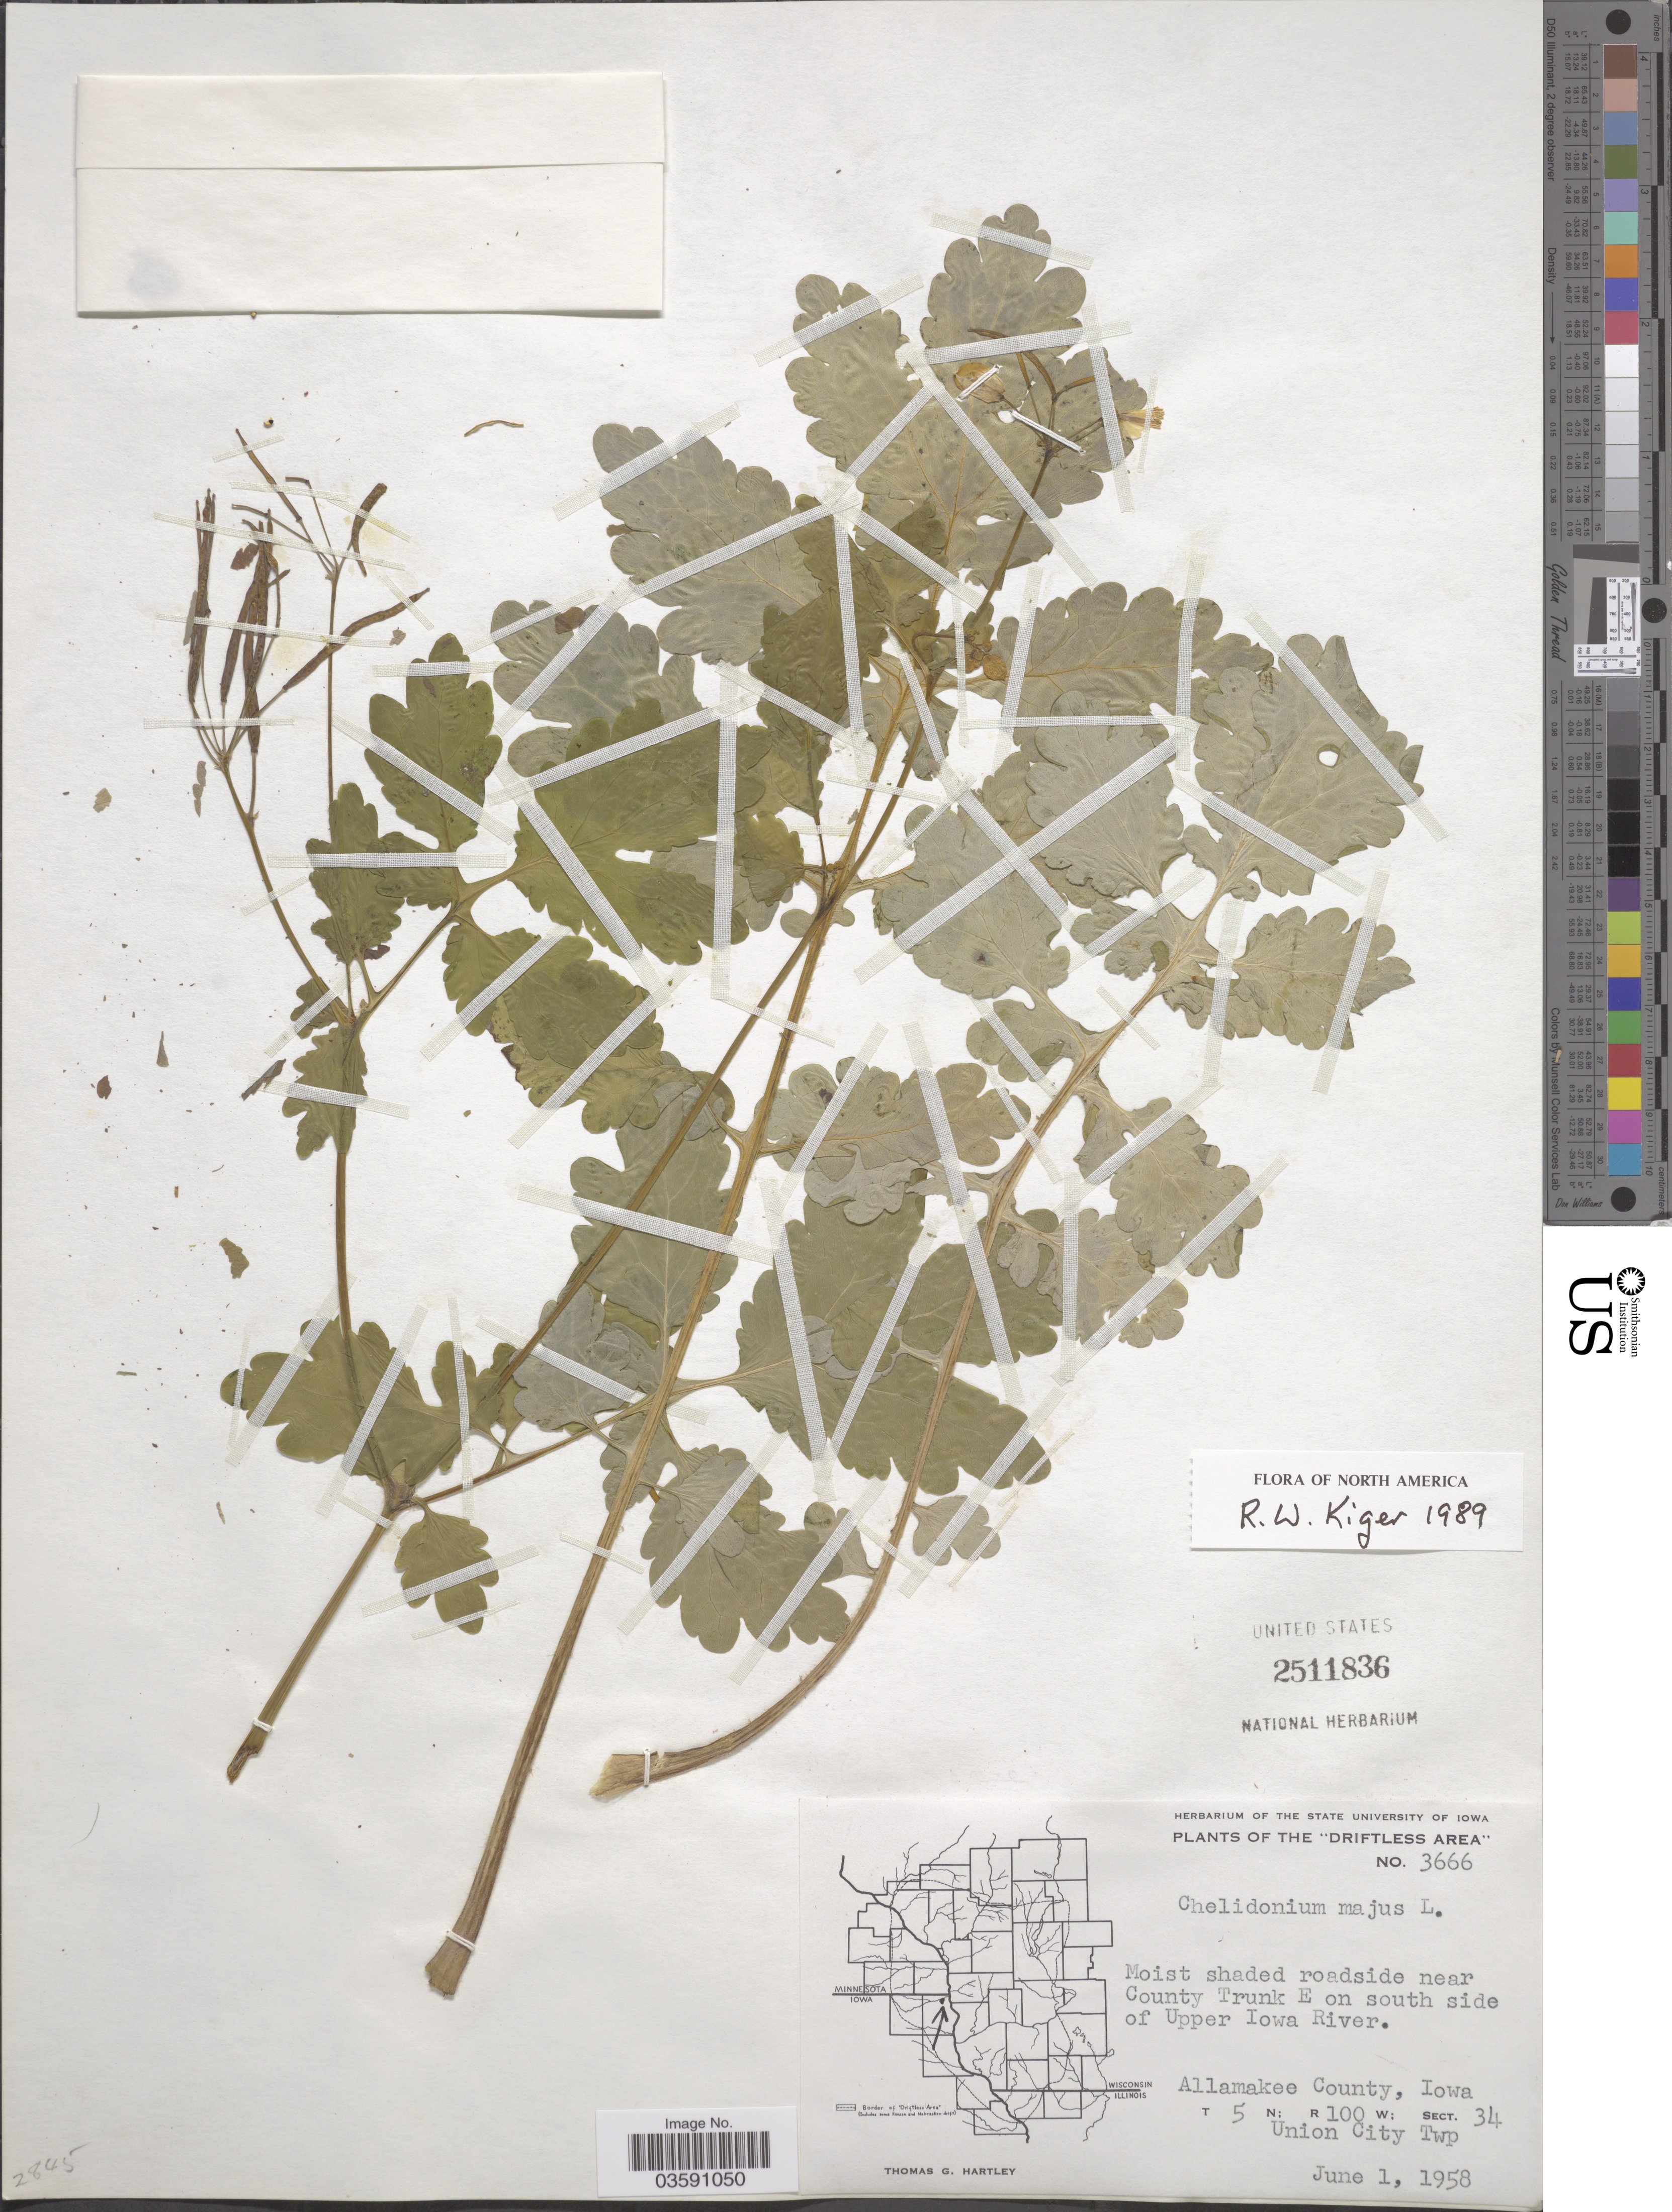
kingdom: Plantae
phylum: Tracheophyta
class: Magnoliopsida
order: Ranunculales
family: Papaveraceae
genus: Chelidonium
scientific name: Chelidonium majus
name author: L.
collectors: T. G. Hartley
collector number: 3666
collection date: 1958-06-01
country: United States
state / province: Iowa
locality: The Driftless Area. Moist shaded roadside near County Trunk R on south side of Upper Iowa River. Allamakee County. T 5 N; R 100 W; Sect. 34. Union City Twp.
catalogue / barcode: US 2511836